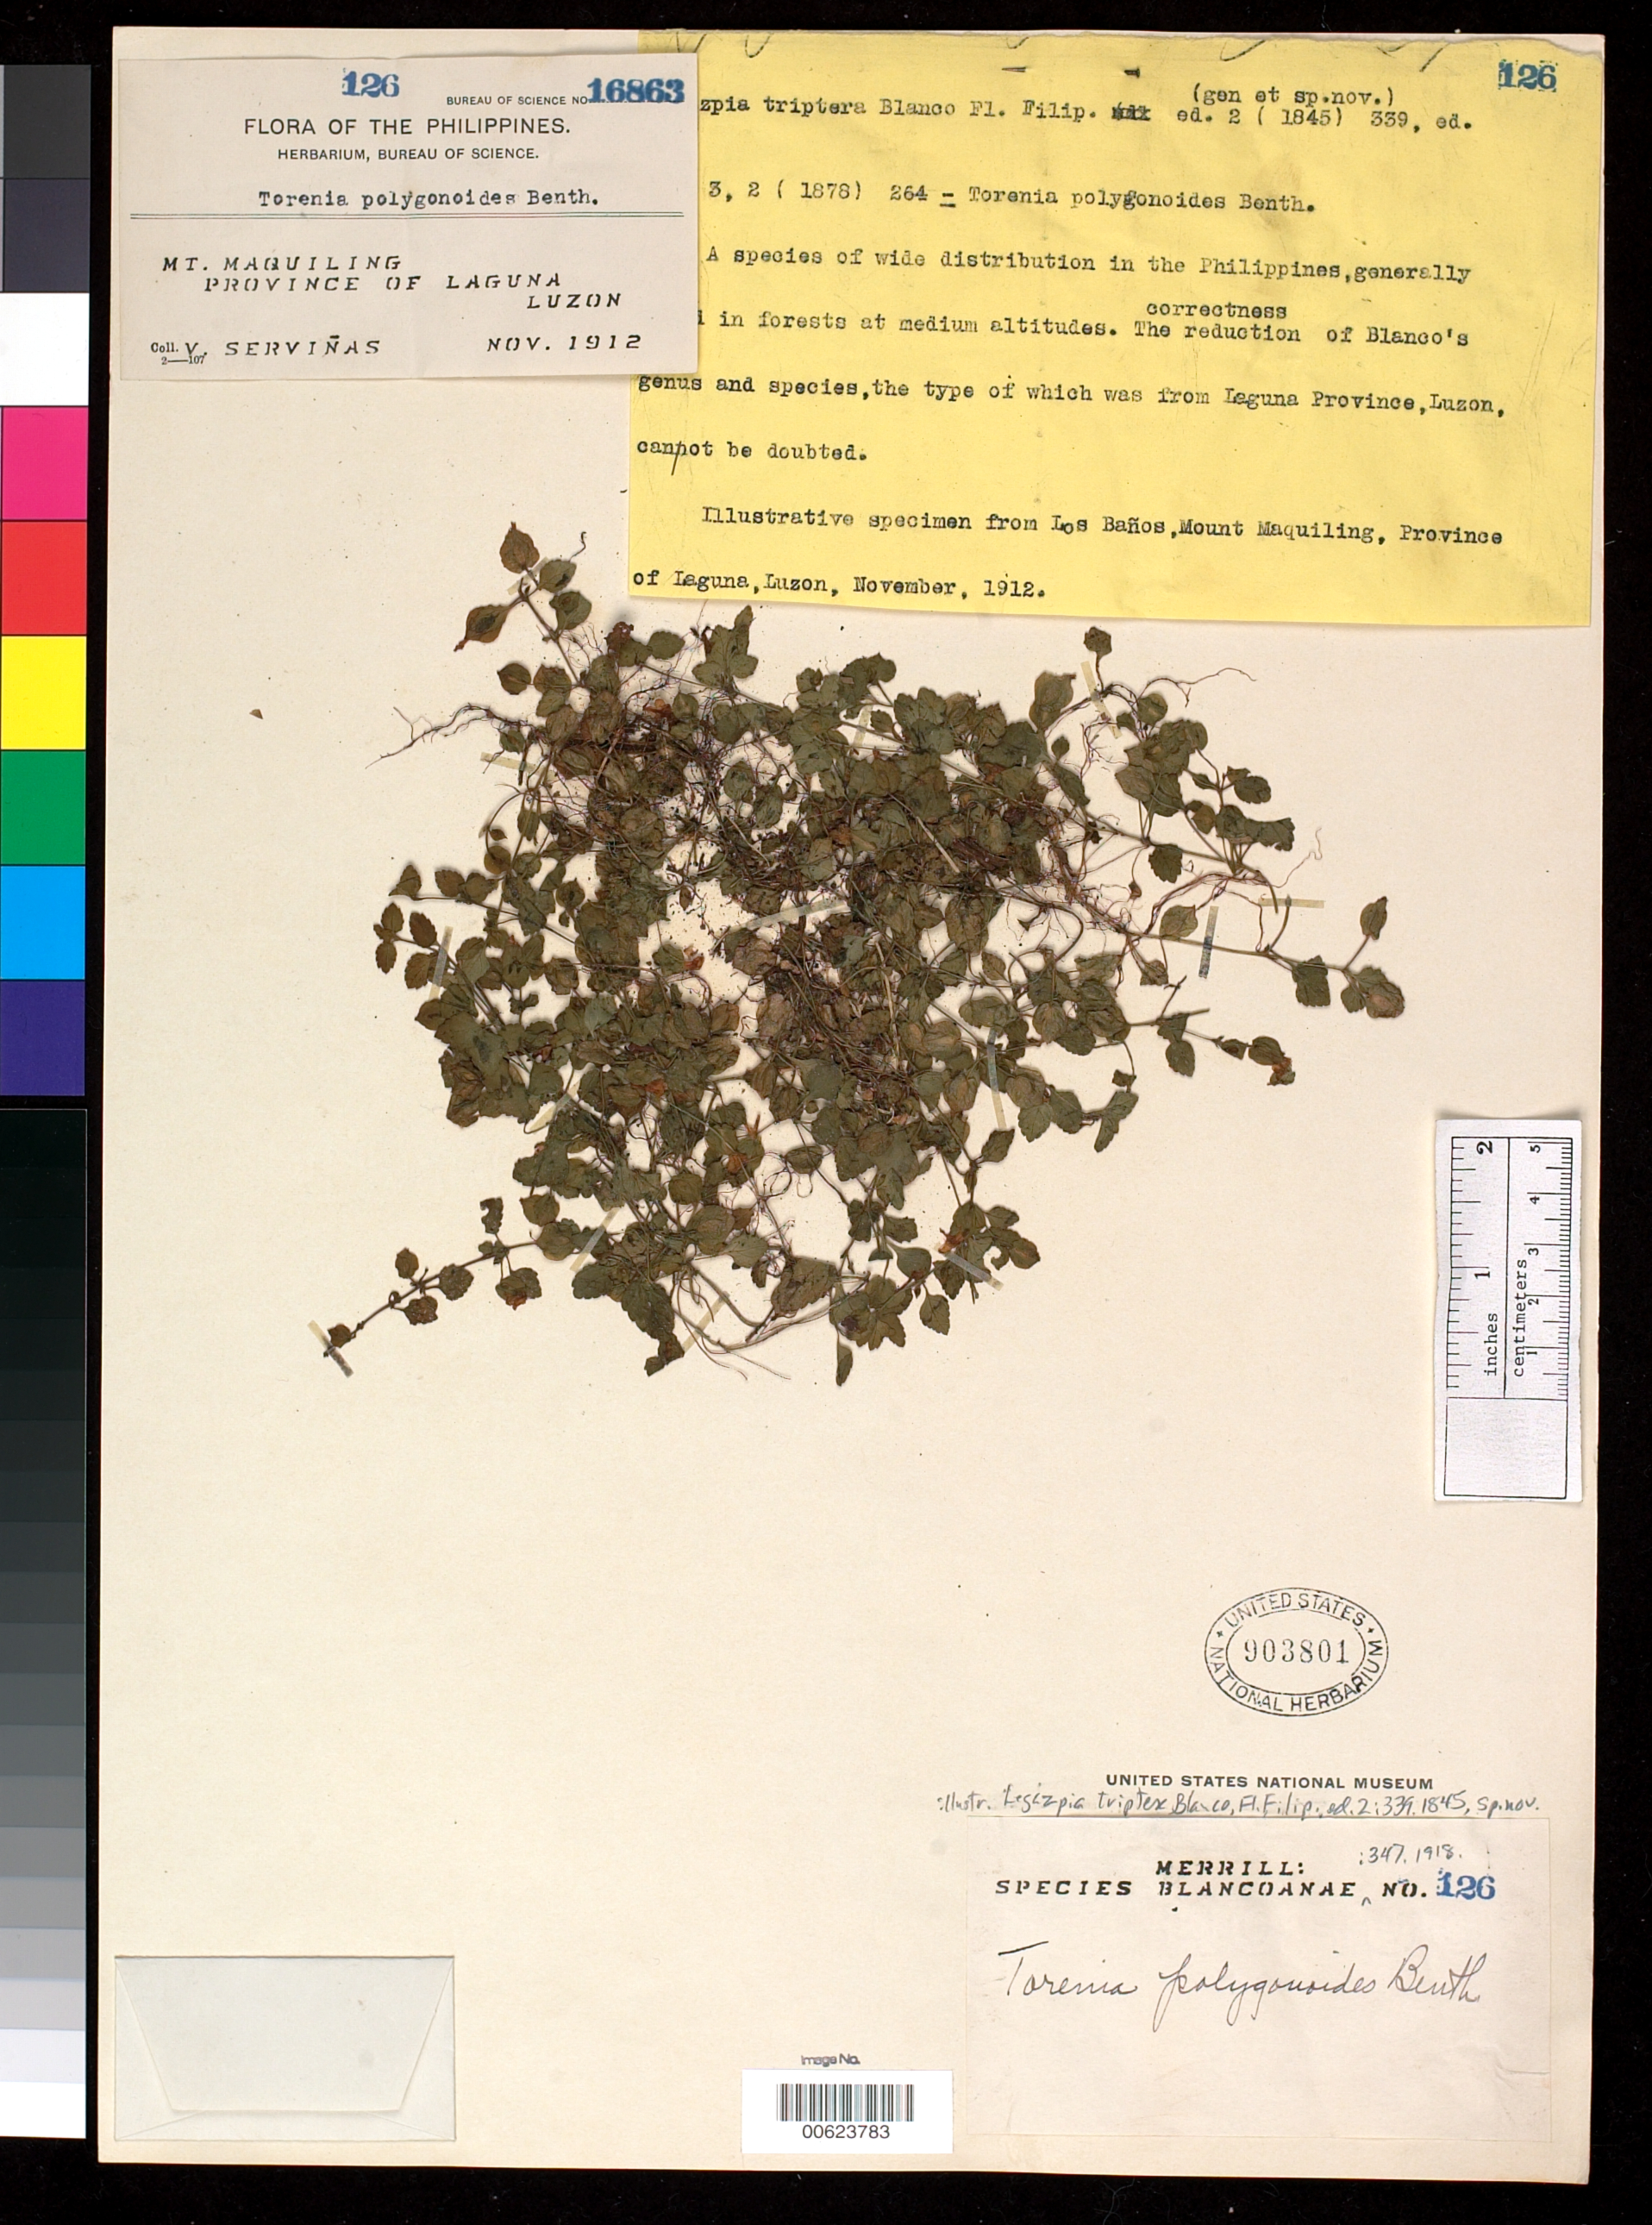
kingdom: Plantae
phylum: Tracheophyta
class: Magnoliopsida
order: Lamiales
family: Linderniaceae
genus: Legazpia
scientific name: Legazpia triptera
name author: Blanco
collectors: V. Servinas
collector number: Sp. Blancoan. 0126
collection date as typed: Nov 1912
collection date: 1912-11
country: Philippines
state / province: Calabarzon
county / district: Laguna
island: Luzon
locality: Mt. Maquiling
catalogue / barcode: US 903801